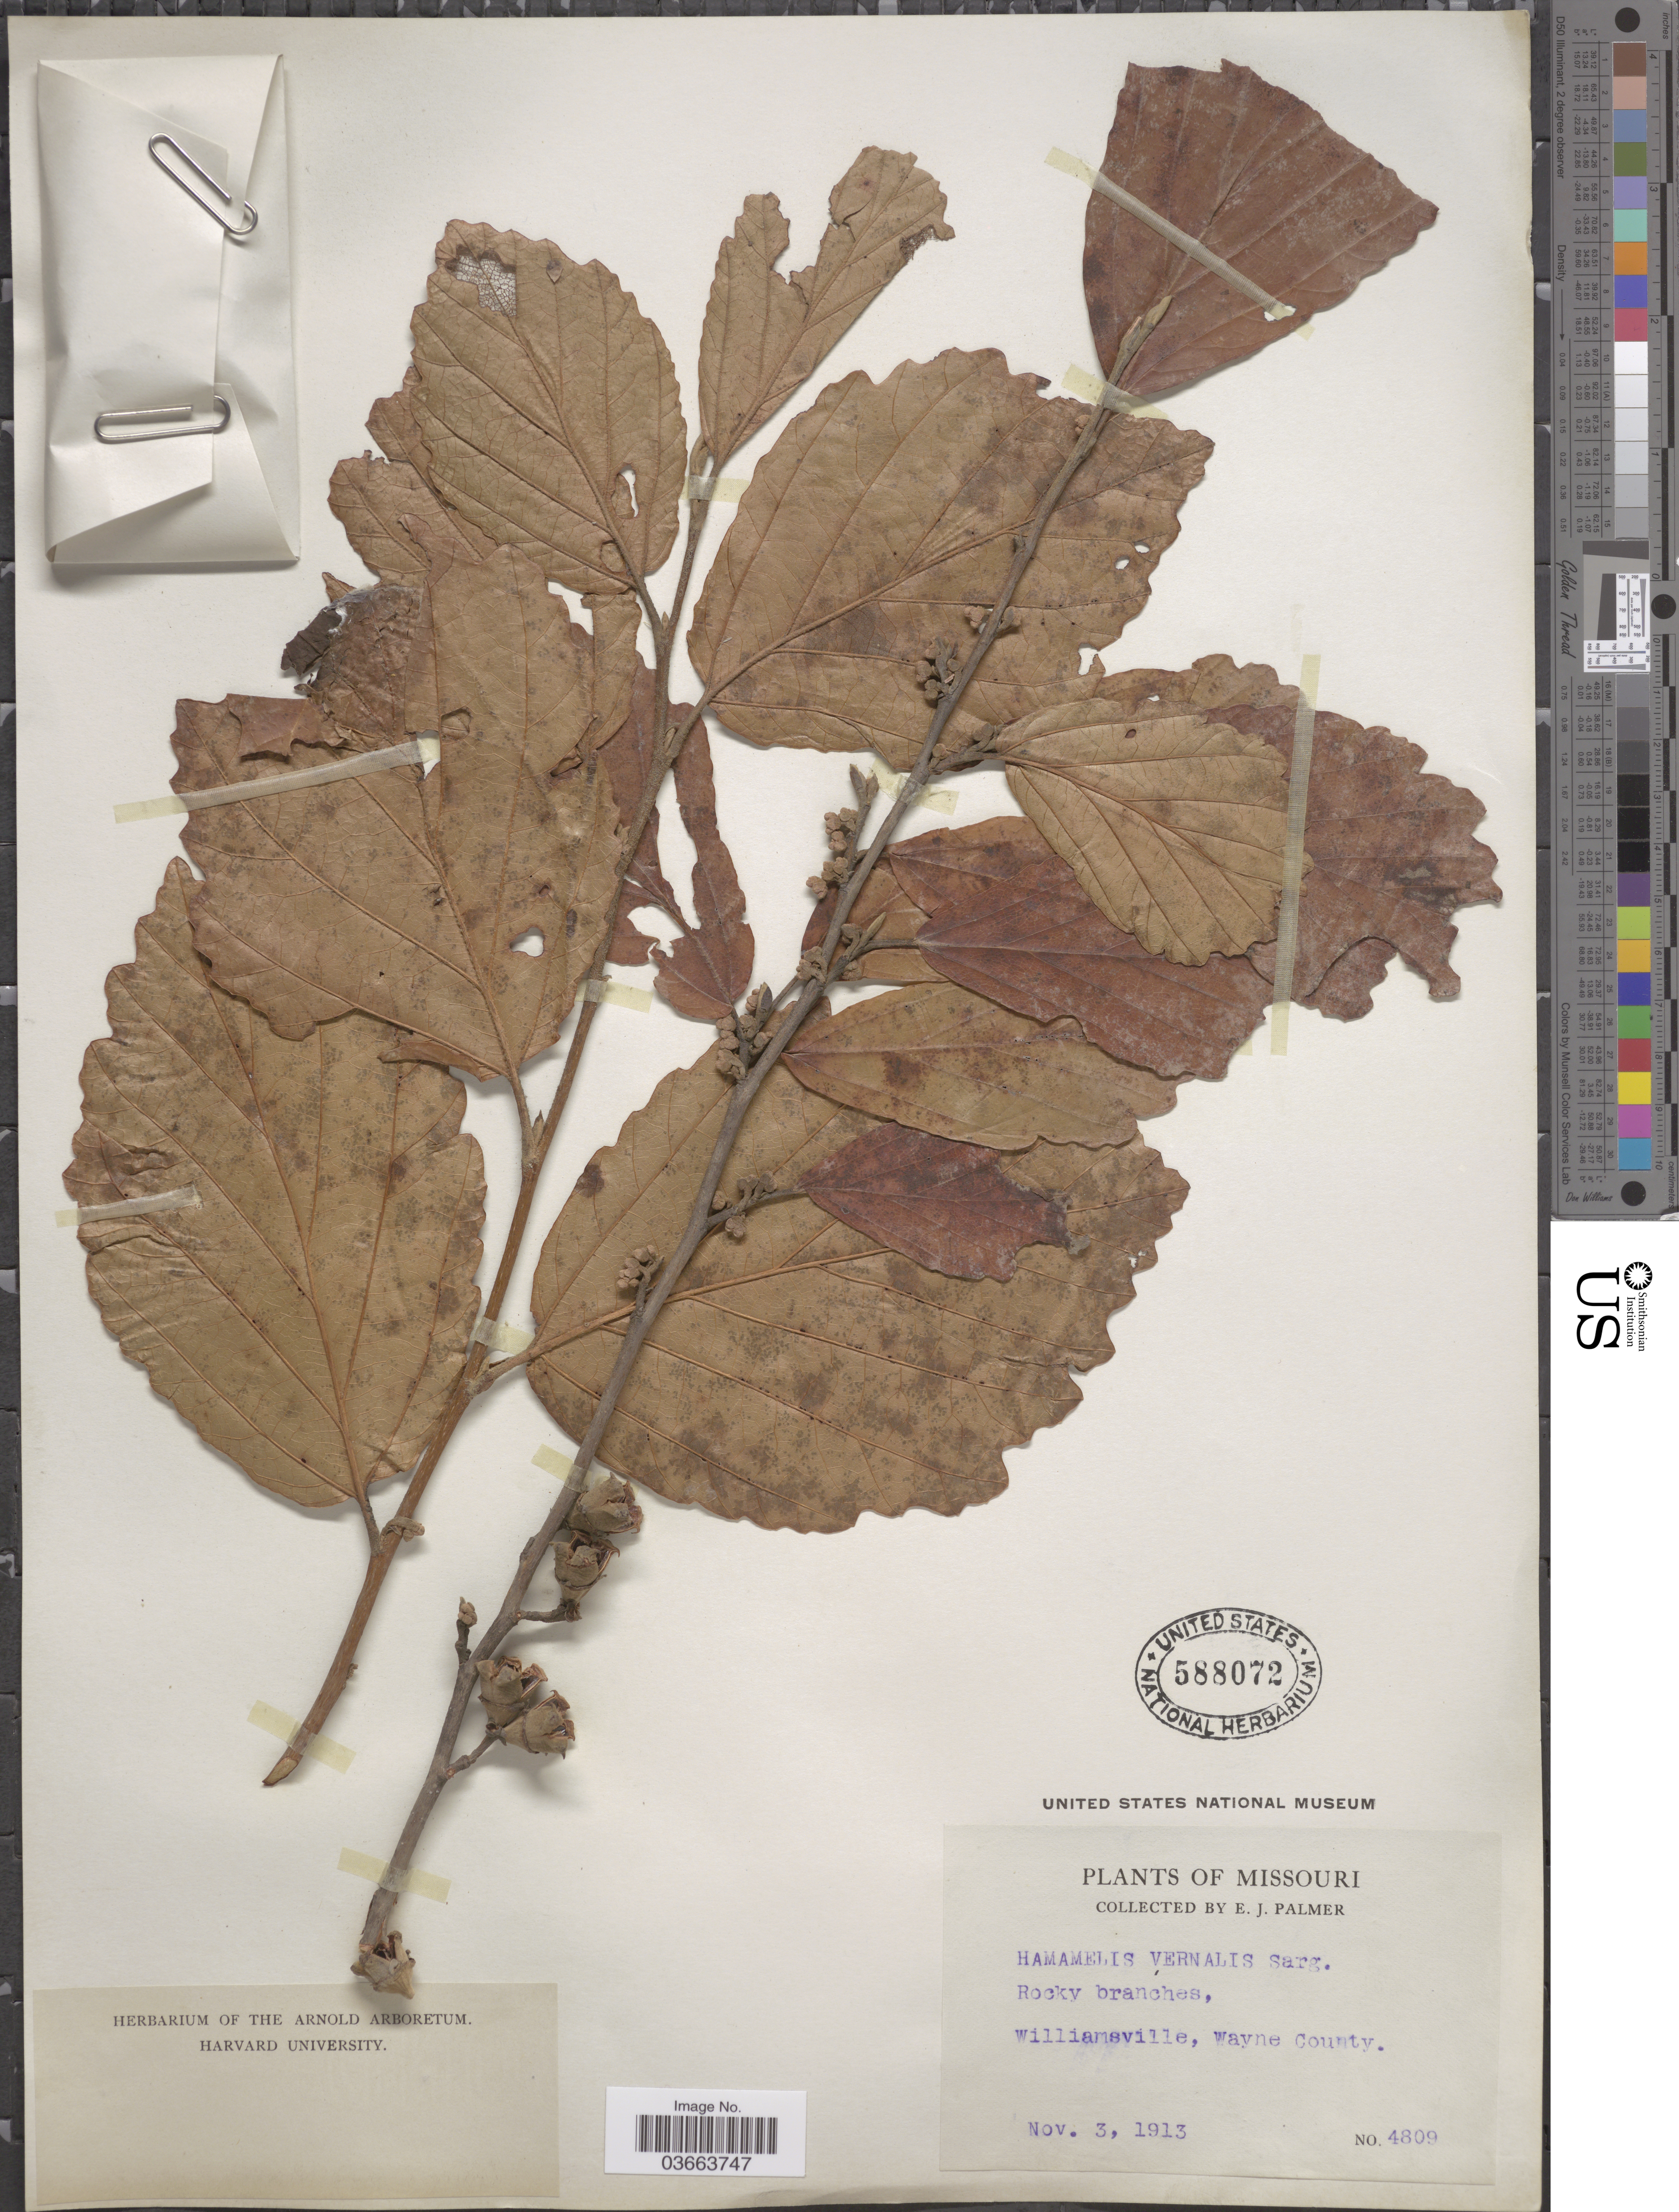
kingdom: Plantae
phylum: Tracheophyta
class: Magnoliopsida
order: Saxifragales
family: Hamamelidaceae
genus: Hamamelis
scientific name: Hamamelis vernalis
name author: Sarg.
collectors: E. J. Palmer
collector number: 4809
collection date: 1913-11-03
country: United States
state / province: Missouri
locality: Williamsville, Wayne County.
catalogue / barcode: US 588072